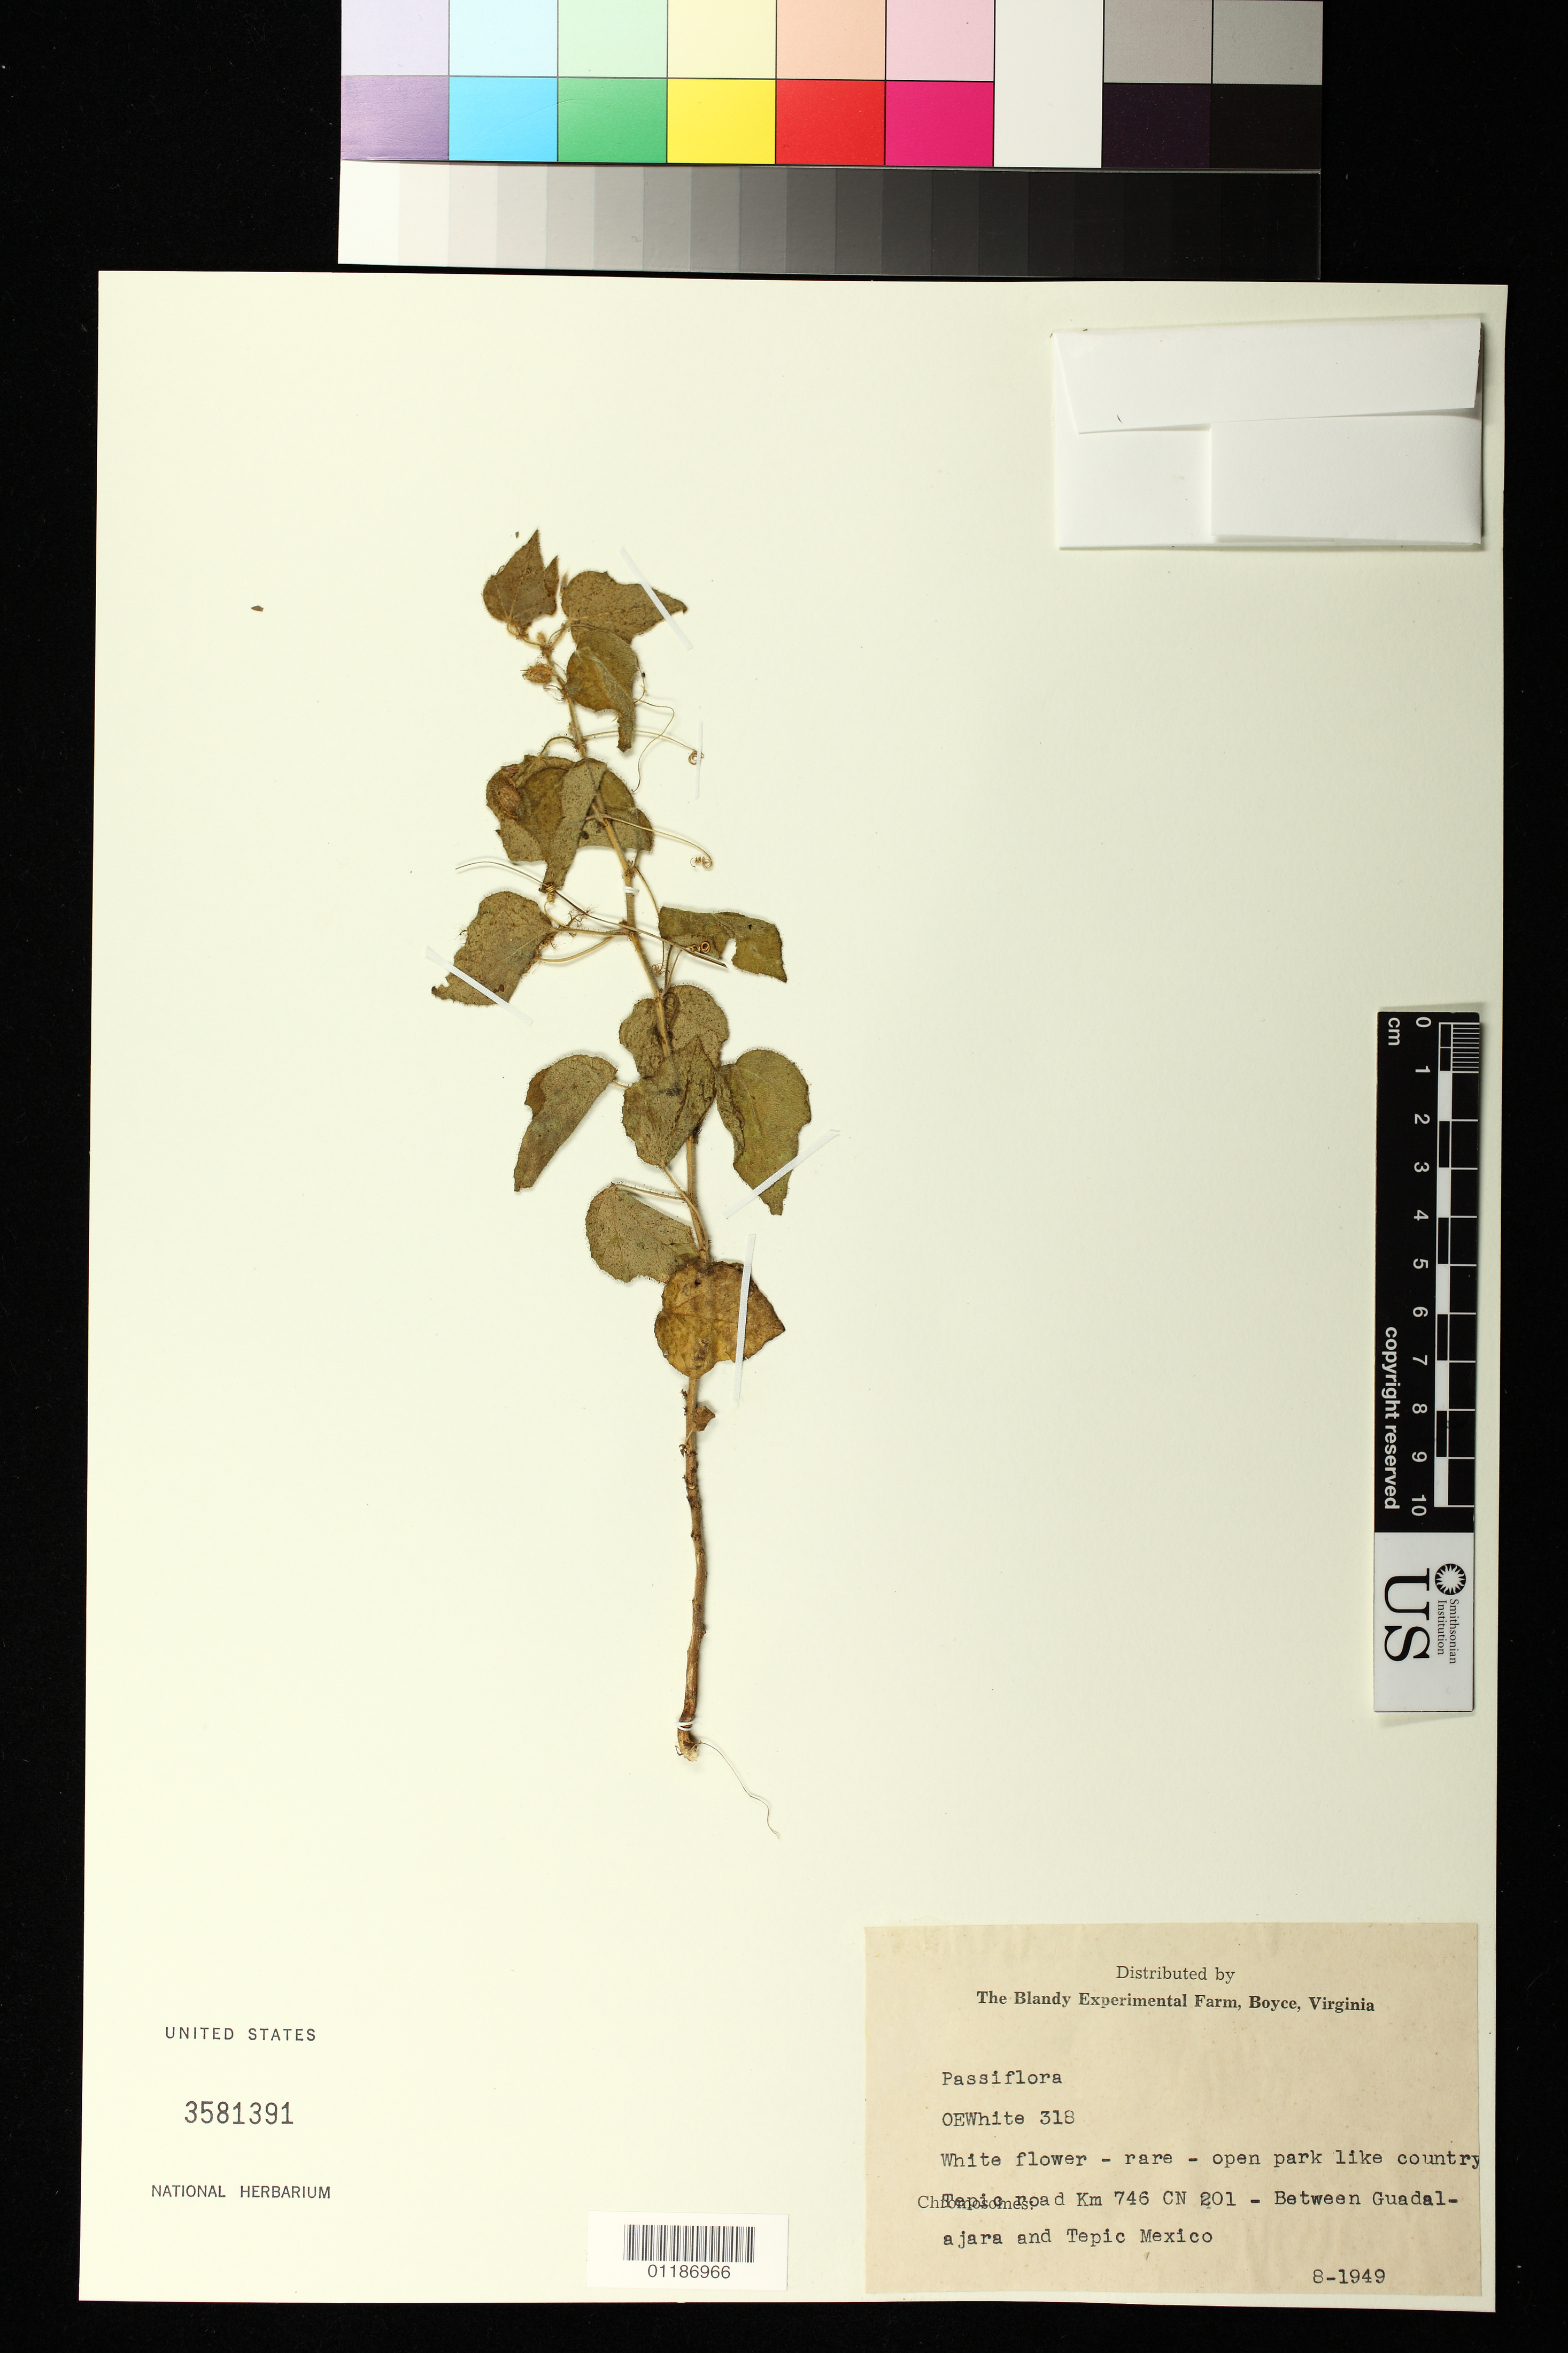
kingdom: Plantae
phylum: Tracheophyta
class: Magnoliopsida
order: Malpighiales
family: Passifloraceae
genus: Passiflora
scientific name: Passiflora foetida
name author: L.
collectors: O. E. White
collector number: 318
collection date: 1948-08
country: Mexico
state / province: Jalisco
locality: open park like county. Tepic road Km 746 CN 201. Between Guadalajara and Tepic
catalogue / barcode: US 3581391